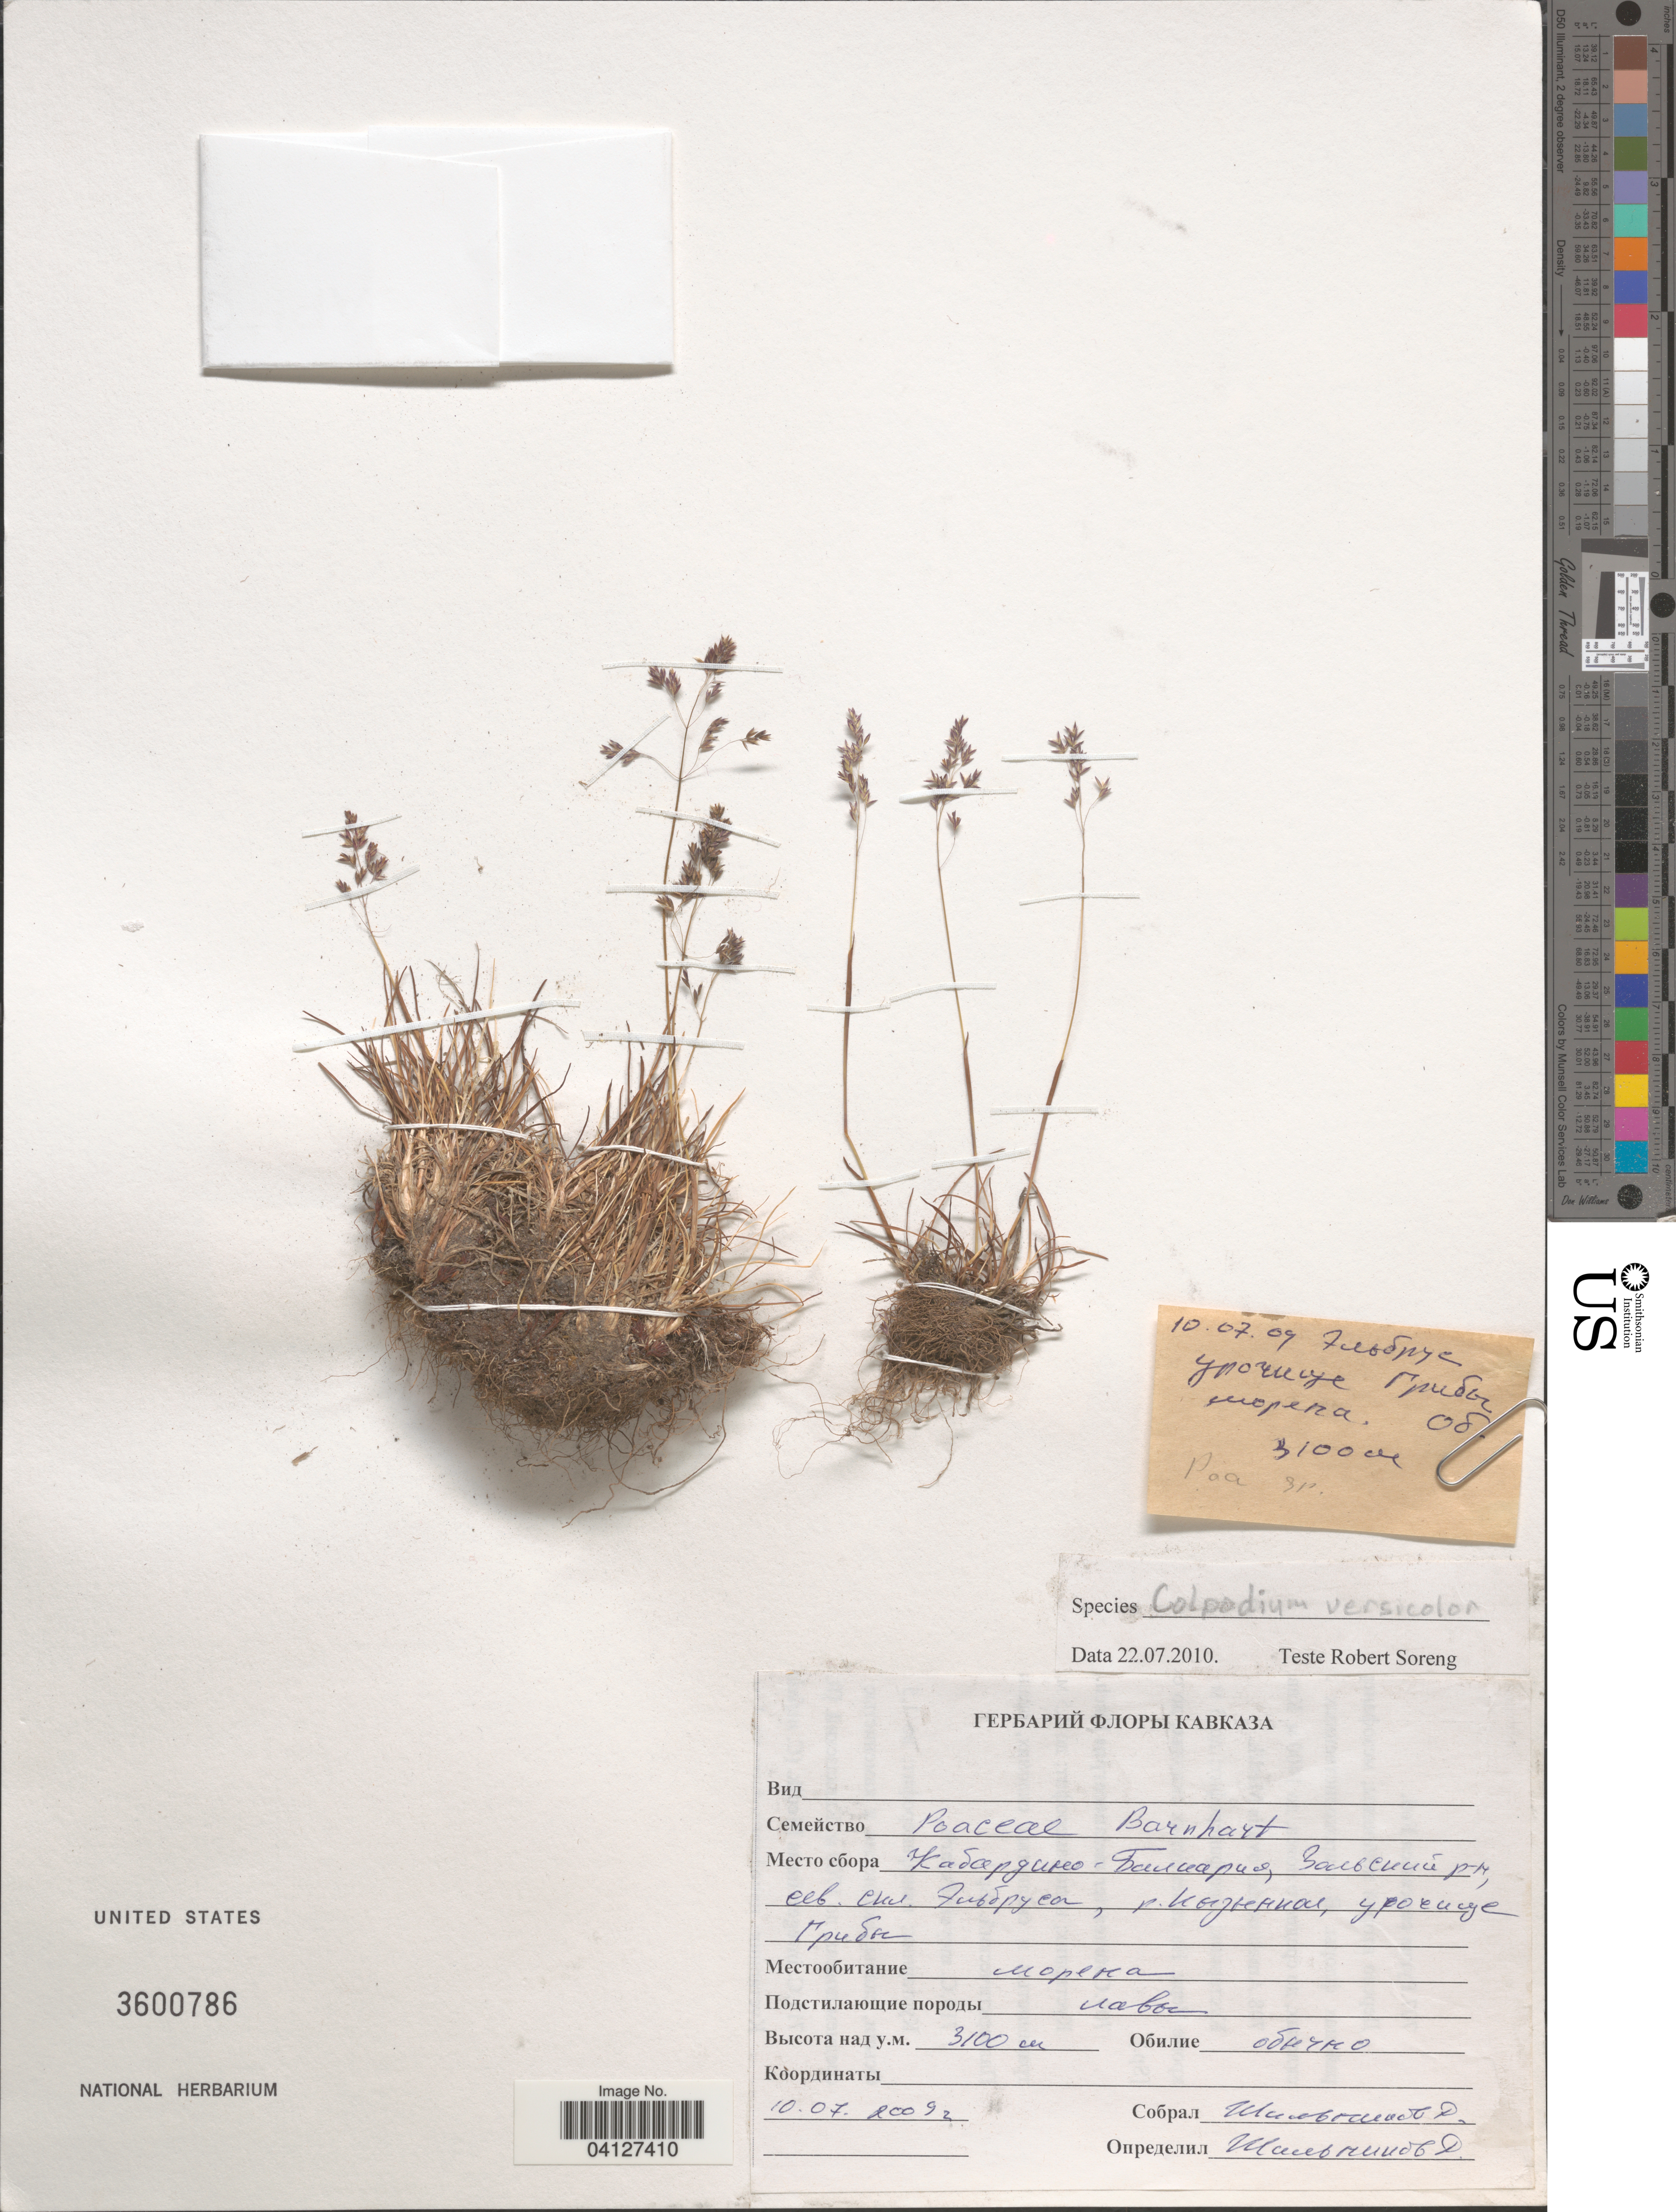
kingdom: Plantae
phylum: Tracheophyta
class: Liliopsida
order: Poales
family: Poaceae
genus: Colpodium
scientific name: Colpodium versicolor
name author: (Steven) Schmalh.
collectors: D. Shilnikov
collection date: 2009-07-10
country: Russian Federation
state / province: Kabardino-Balkar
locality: District Zolskiy, north slope of Mt. Elbrus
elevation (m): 3100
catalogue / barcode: US 3600786